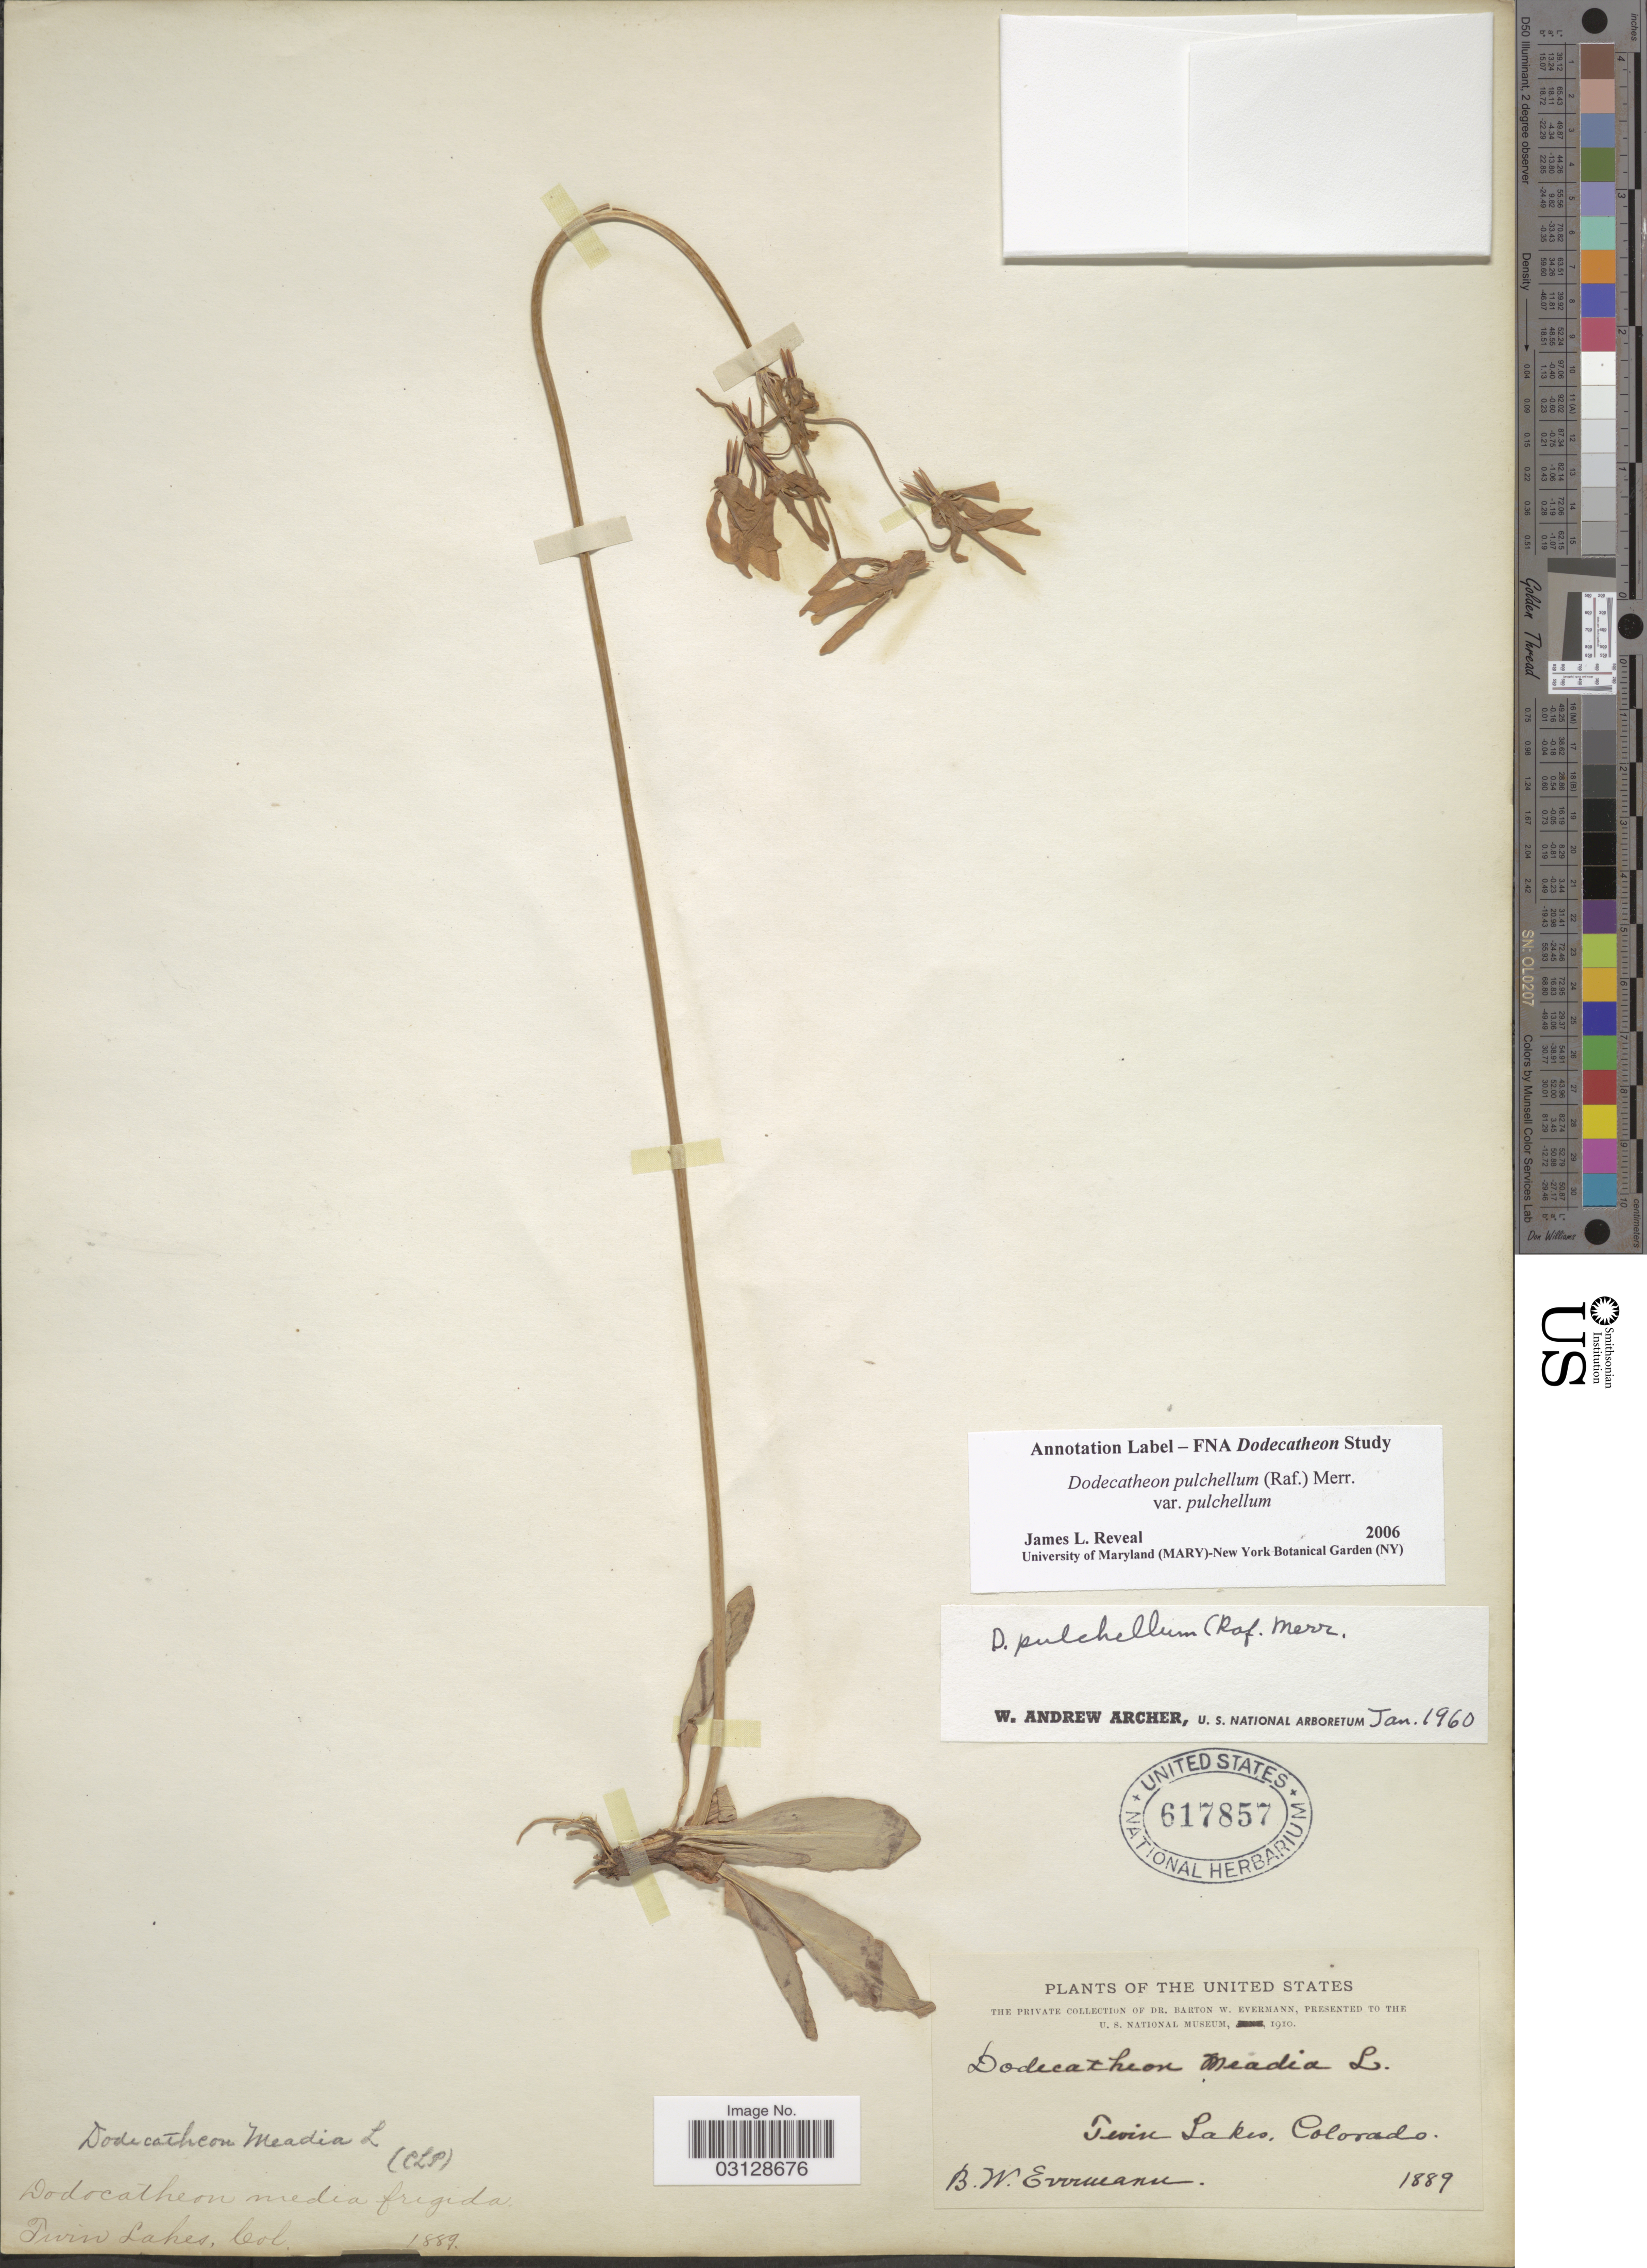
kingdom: Plantae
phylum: Tracheophyta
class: Magnoliopsida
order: Ericales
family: Primulaceae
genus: Dodecatheon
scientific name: Dodecatheon pulchellum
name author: (Raf.) Merr.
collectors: B. W. Evermann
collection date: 1889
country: United States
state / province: Colorado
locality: Twin Lakes.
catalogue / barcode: US 617857